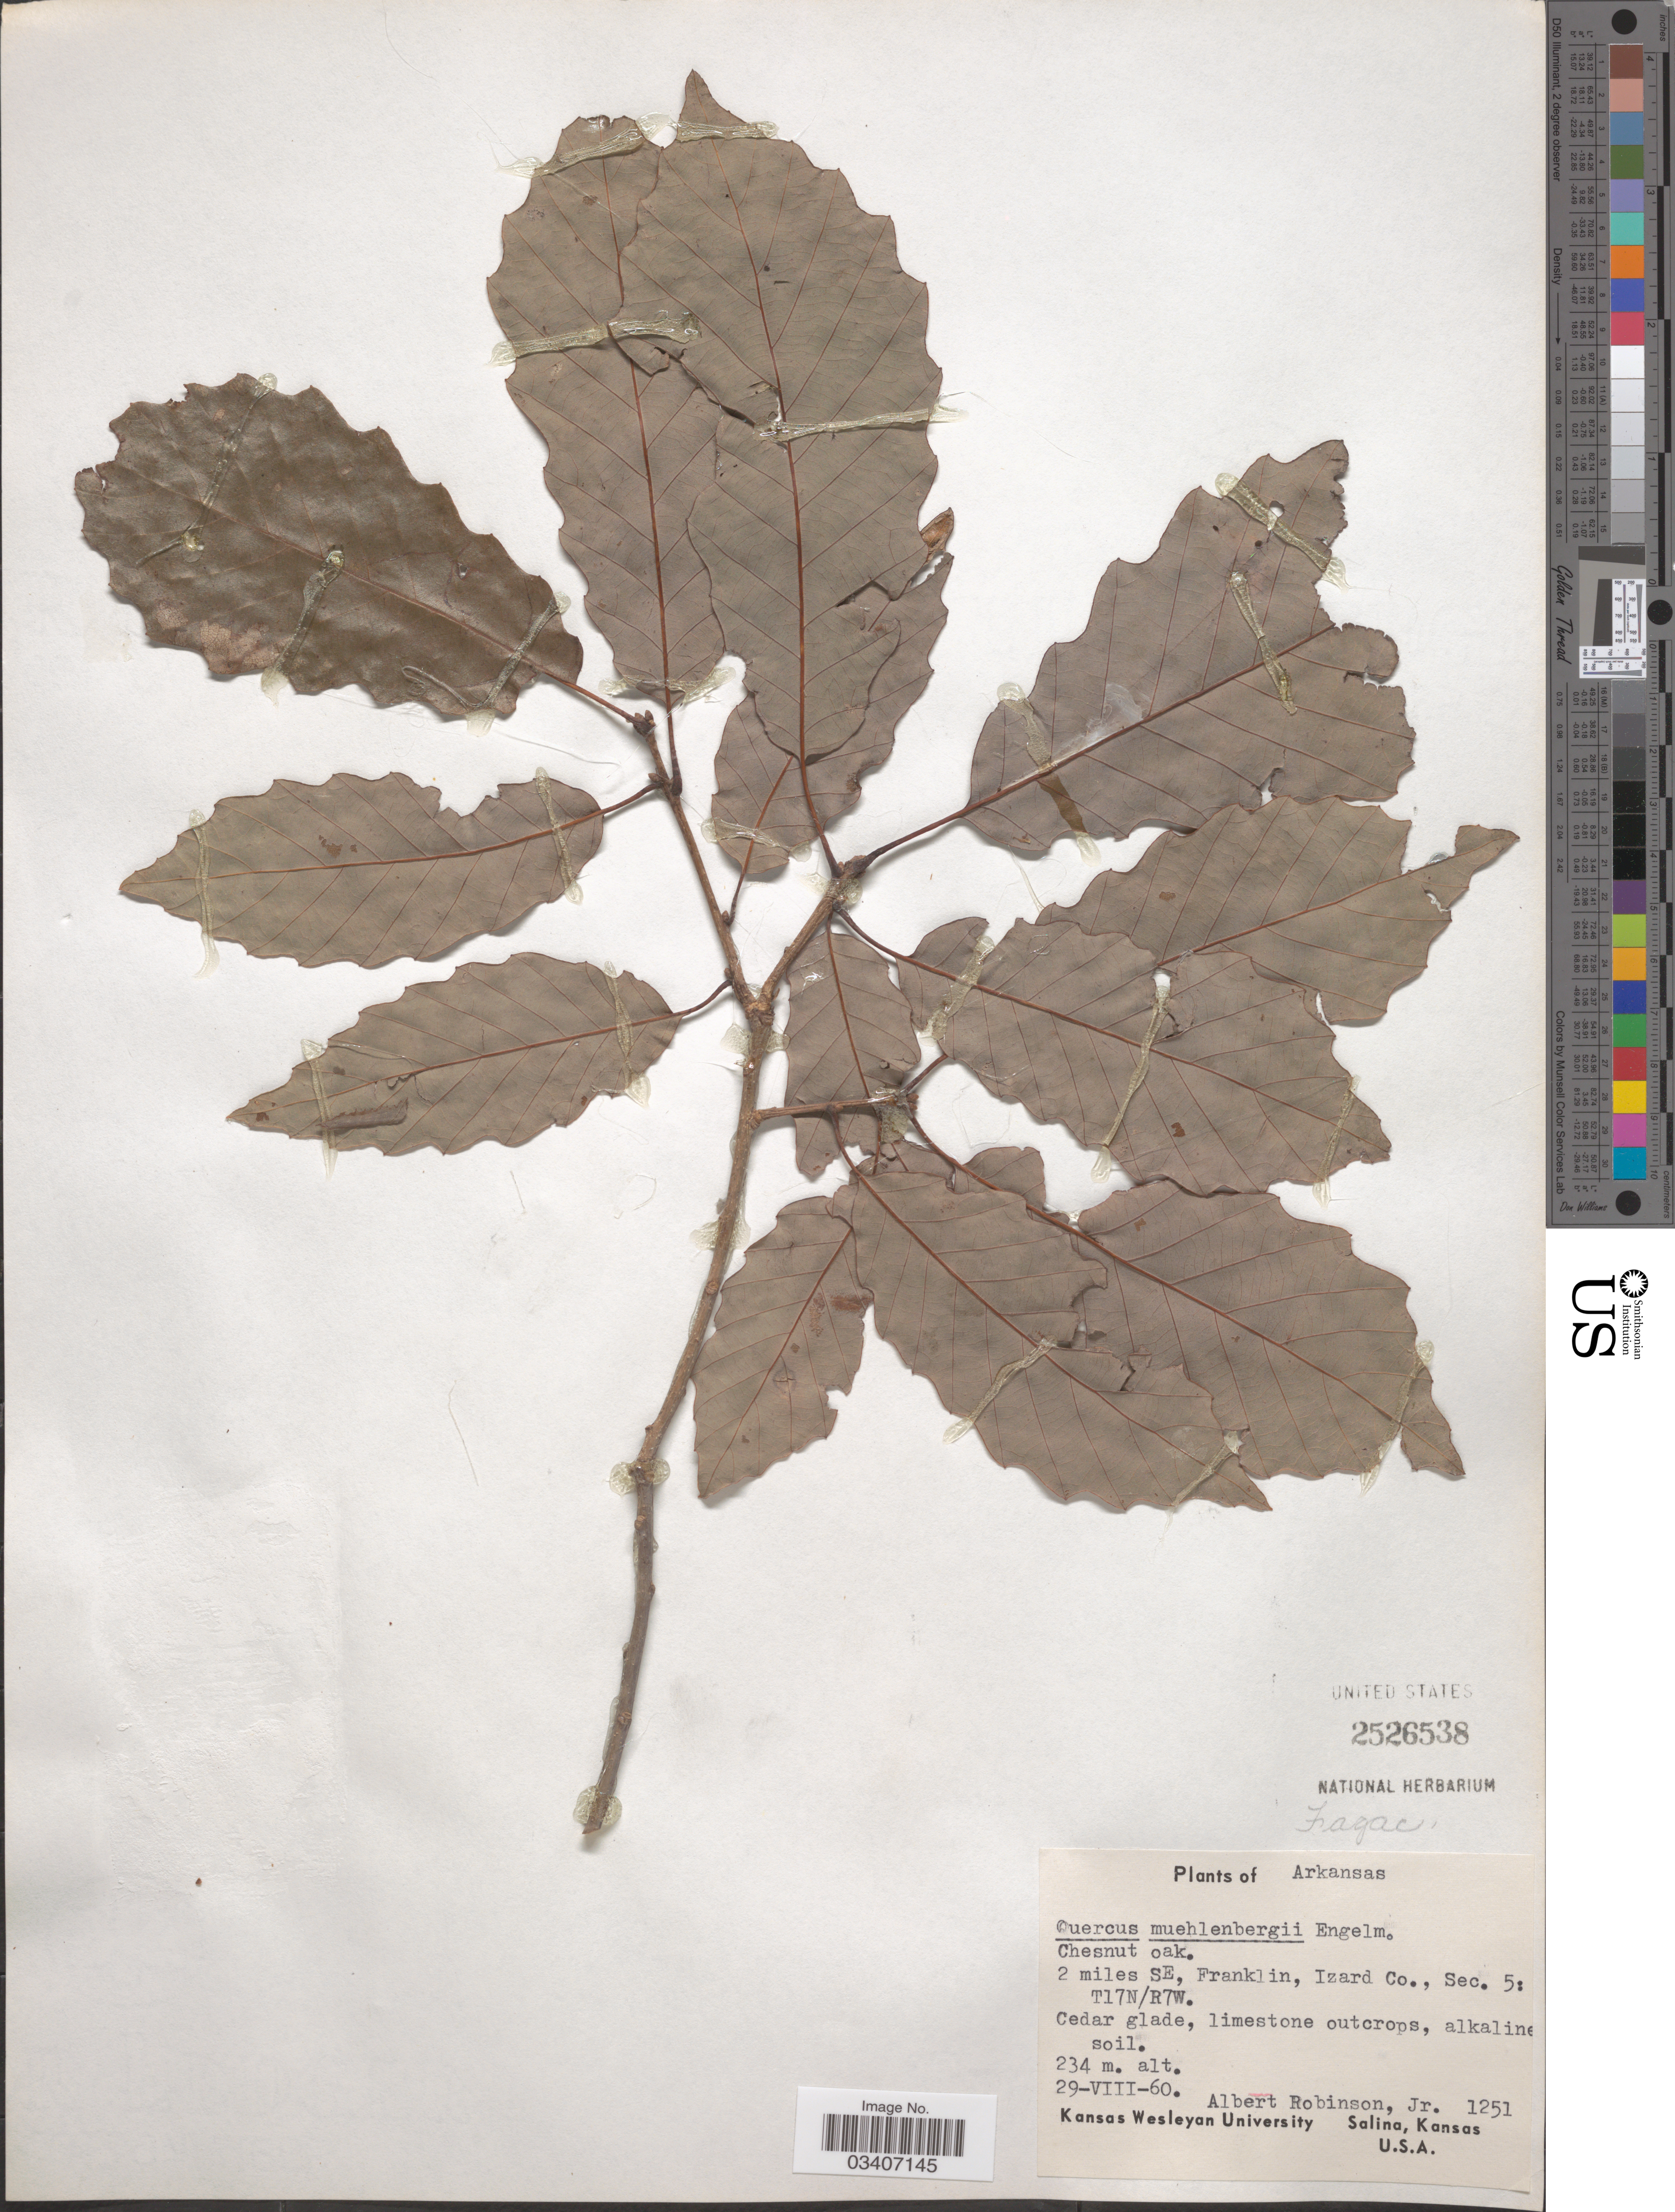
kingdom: Plantae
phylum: Tracheophyta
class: Magnoliopsida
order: Fagales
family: Fagaceae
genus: Quercus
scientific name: Quercus muehlenbergii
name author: Engelm.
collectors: A. Robinson Jr.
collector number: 1251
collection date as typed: Transcribed d/m/y: 29/8/60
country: United States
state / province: Arkansas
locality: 2 miles SE, Franklin, Izard Co., Sec. 5: T17N/ R7W.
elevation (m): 234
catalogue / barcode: US 2526538